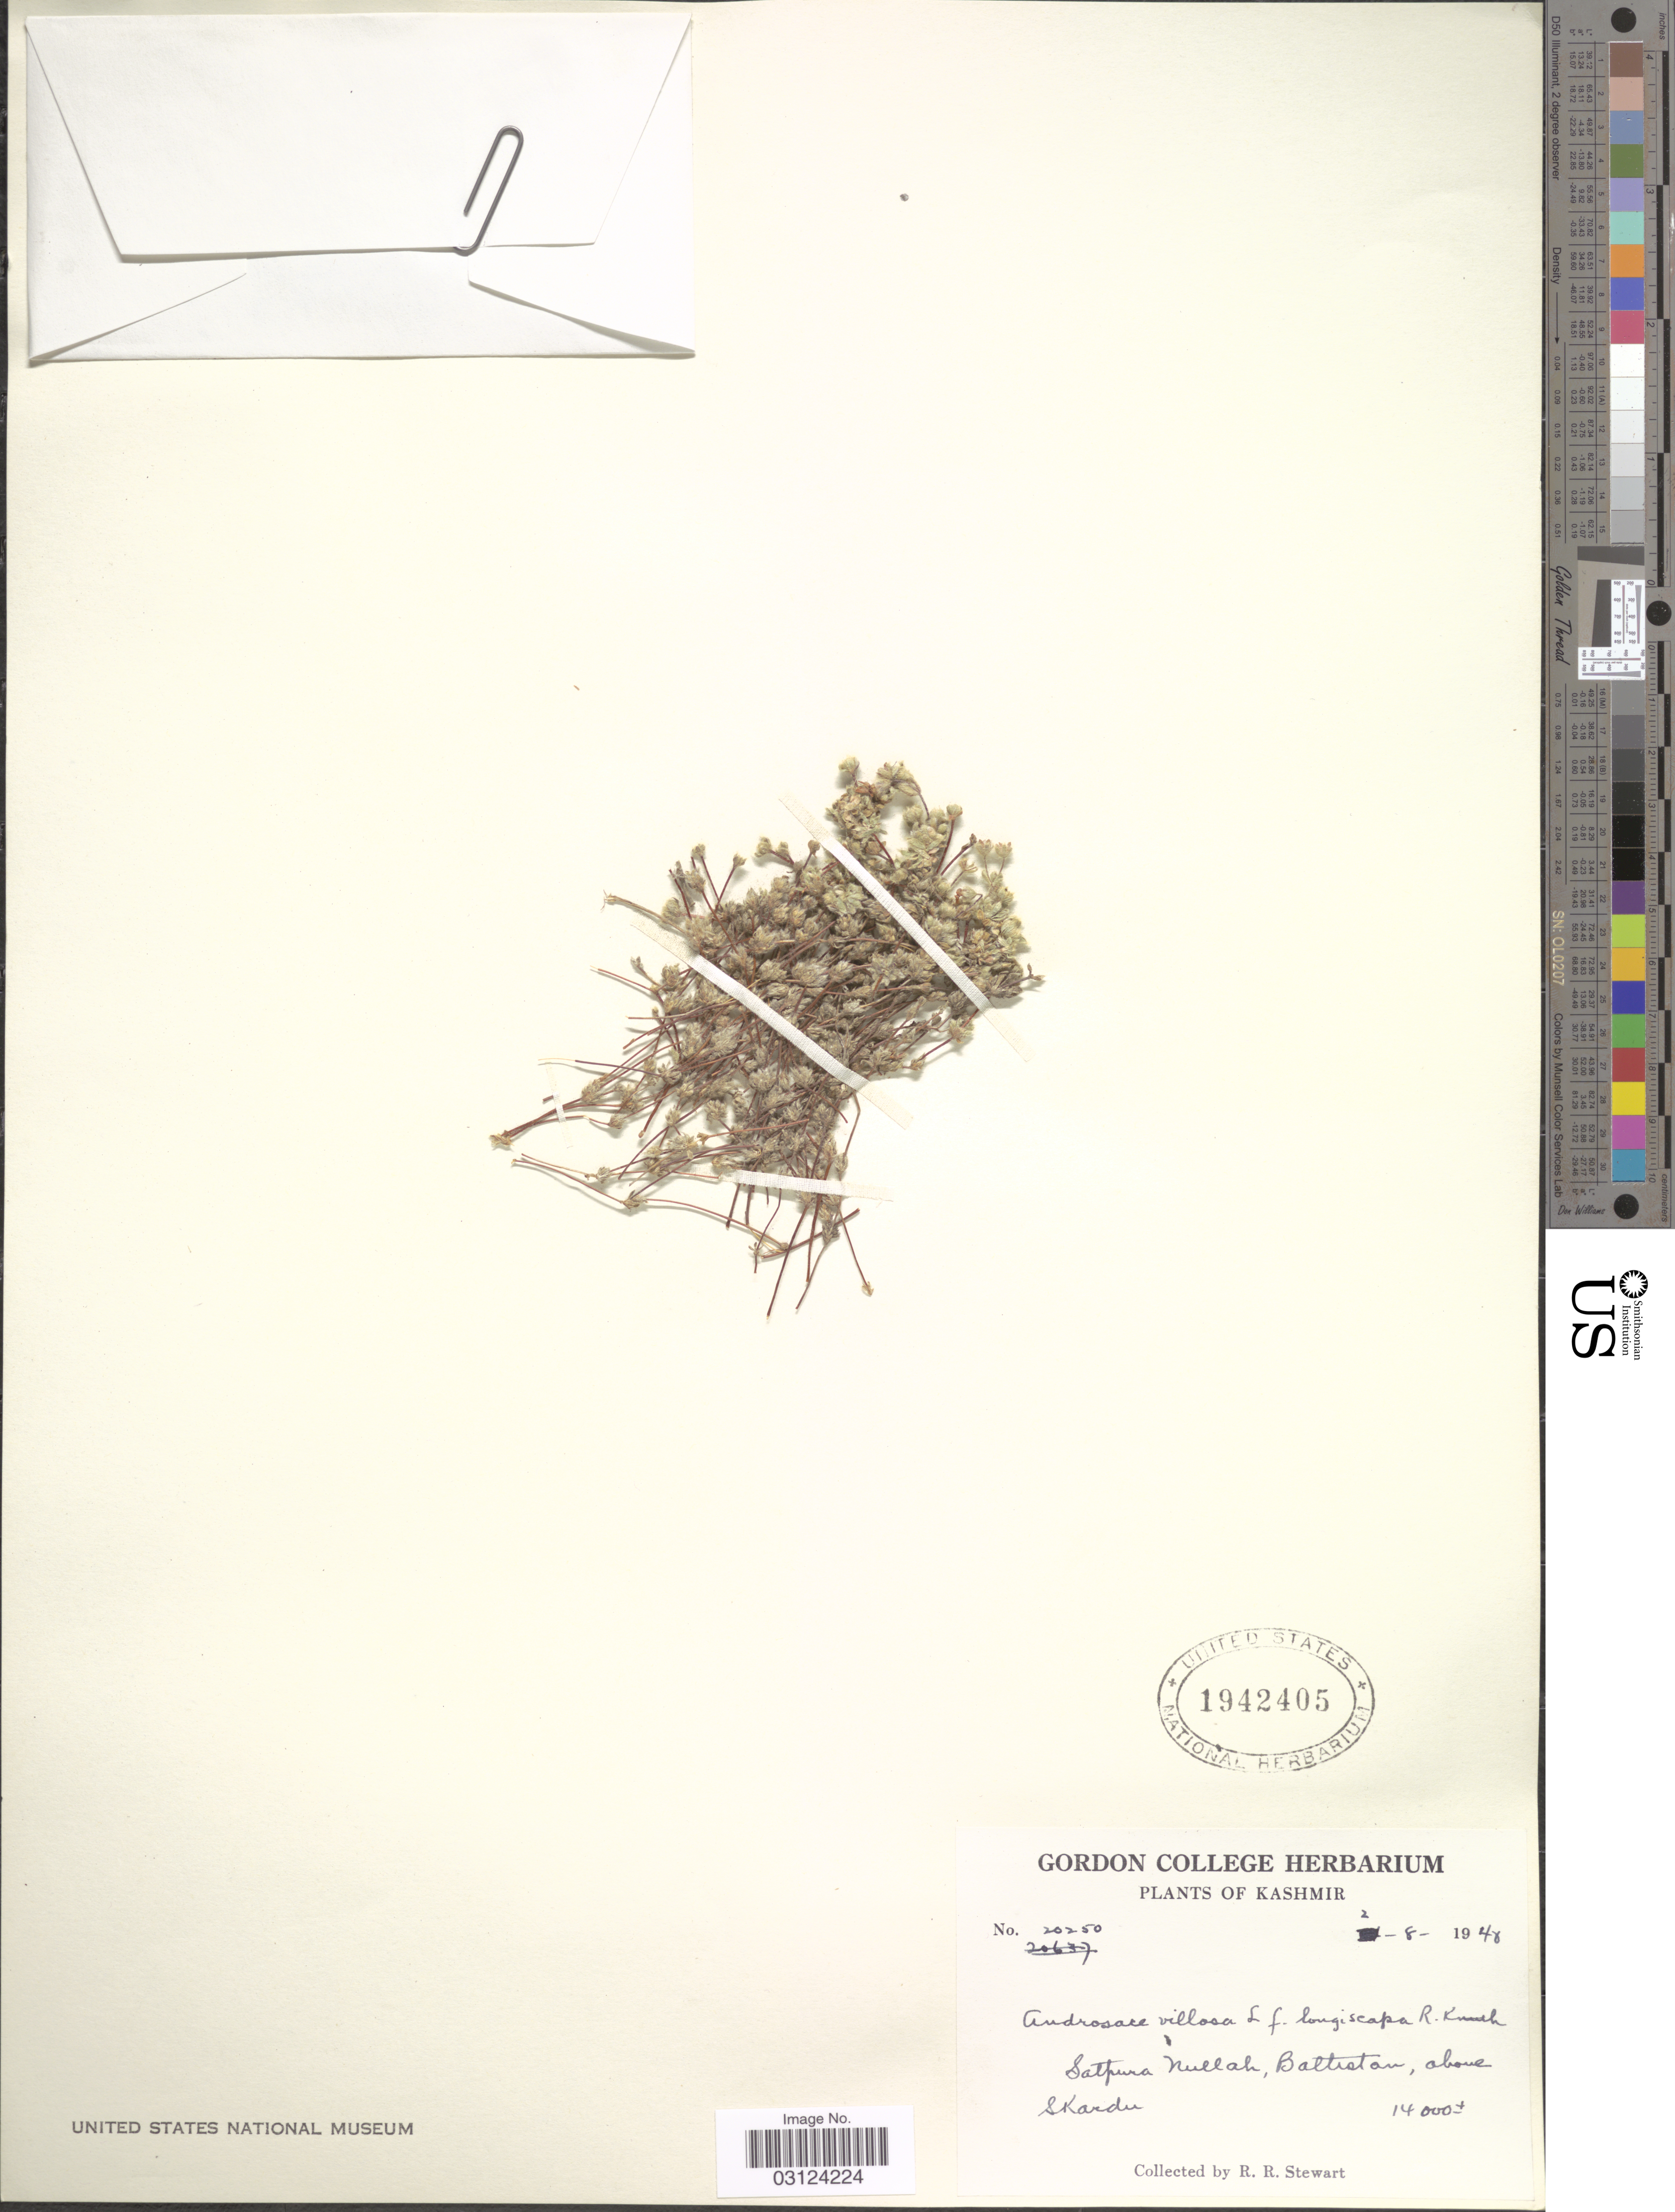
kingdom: Plantae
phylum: Tracheophyta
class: Magnoliopsida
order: Ericales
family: Primulaceae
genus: Androsace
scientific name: Androsace villosa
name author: L.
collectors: R. Stewart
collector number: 20250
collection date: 1948-08-02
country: India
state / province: Jammu and Kashmir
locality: Kashmir, Satpura Nullah, Baltistan, above Skardu.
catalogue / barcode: US 1942405